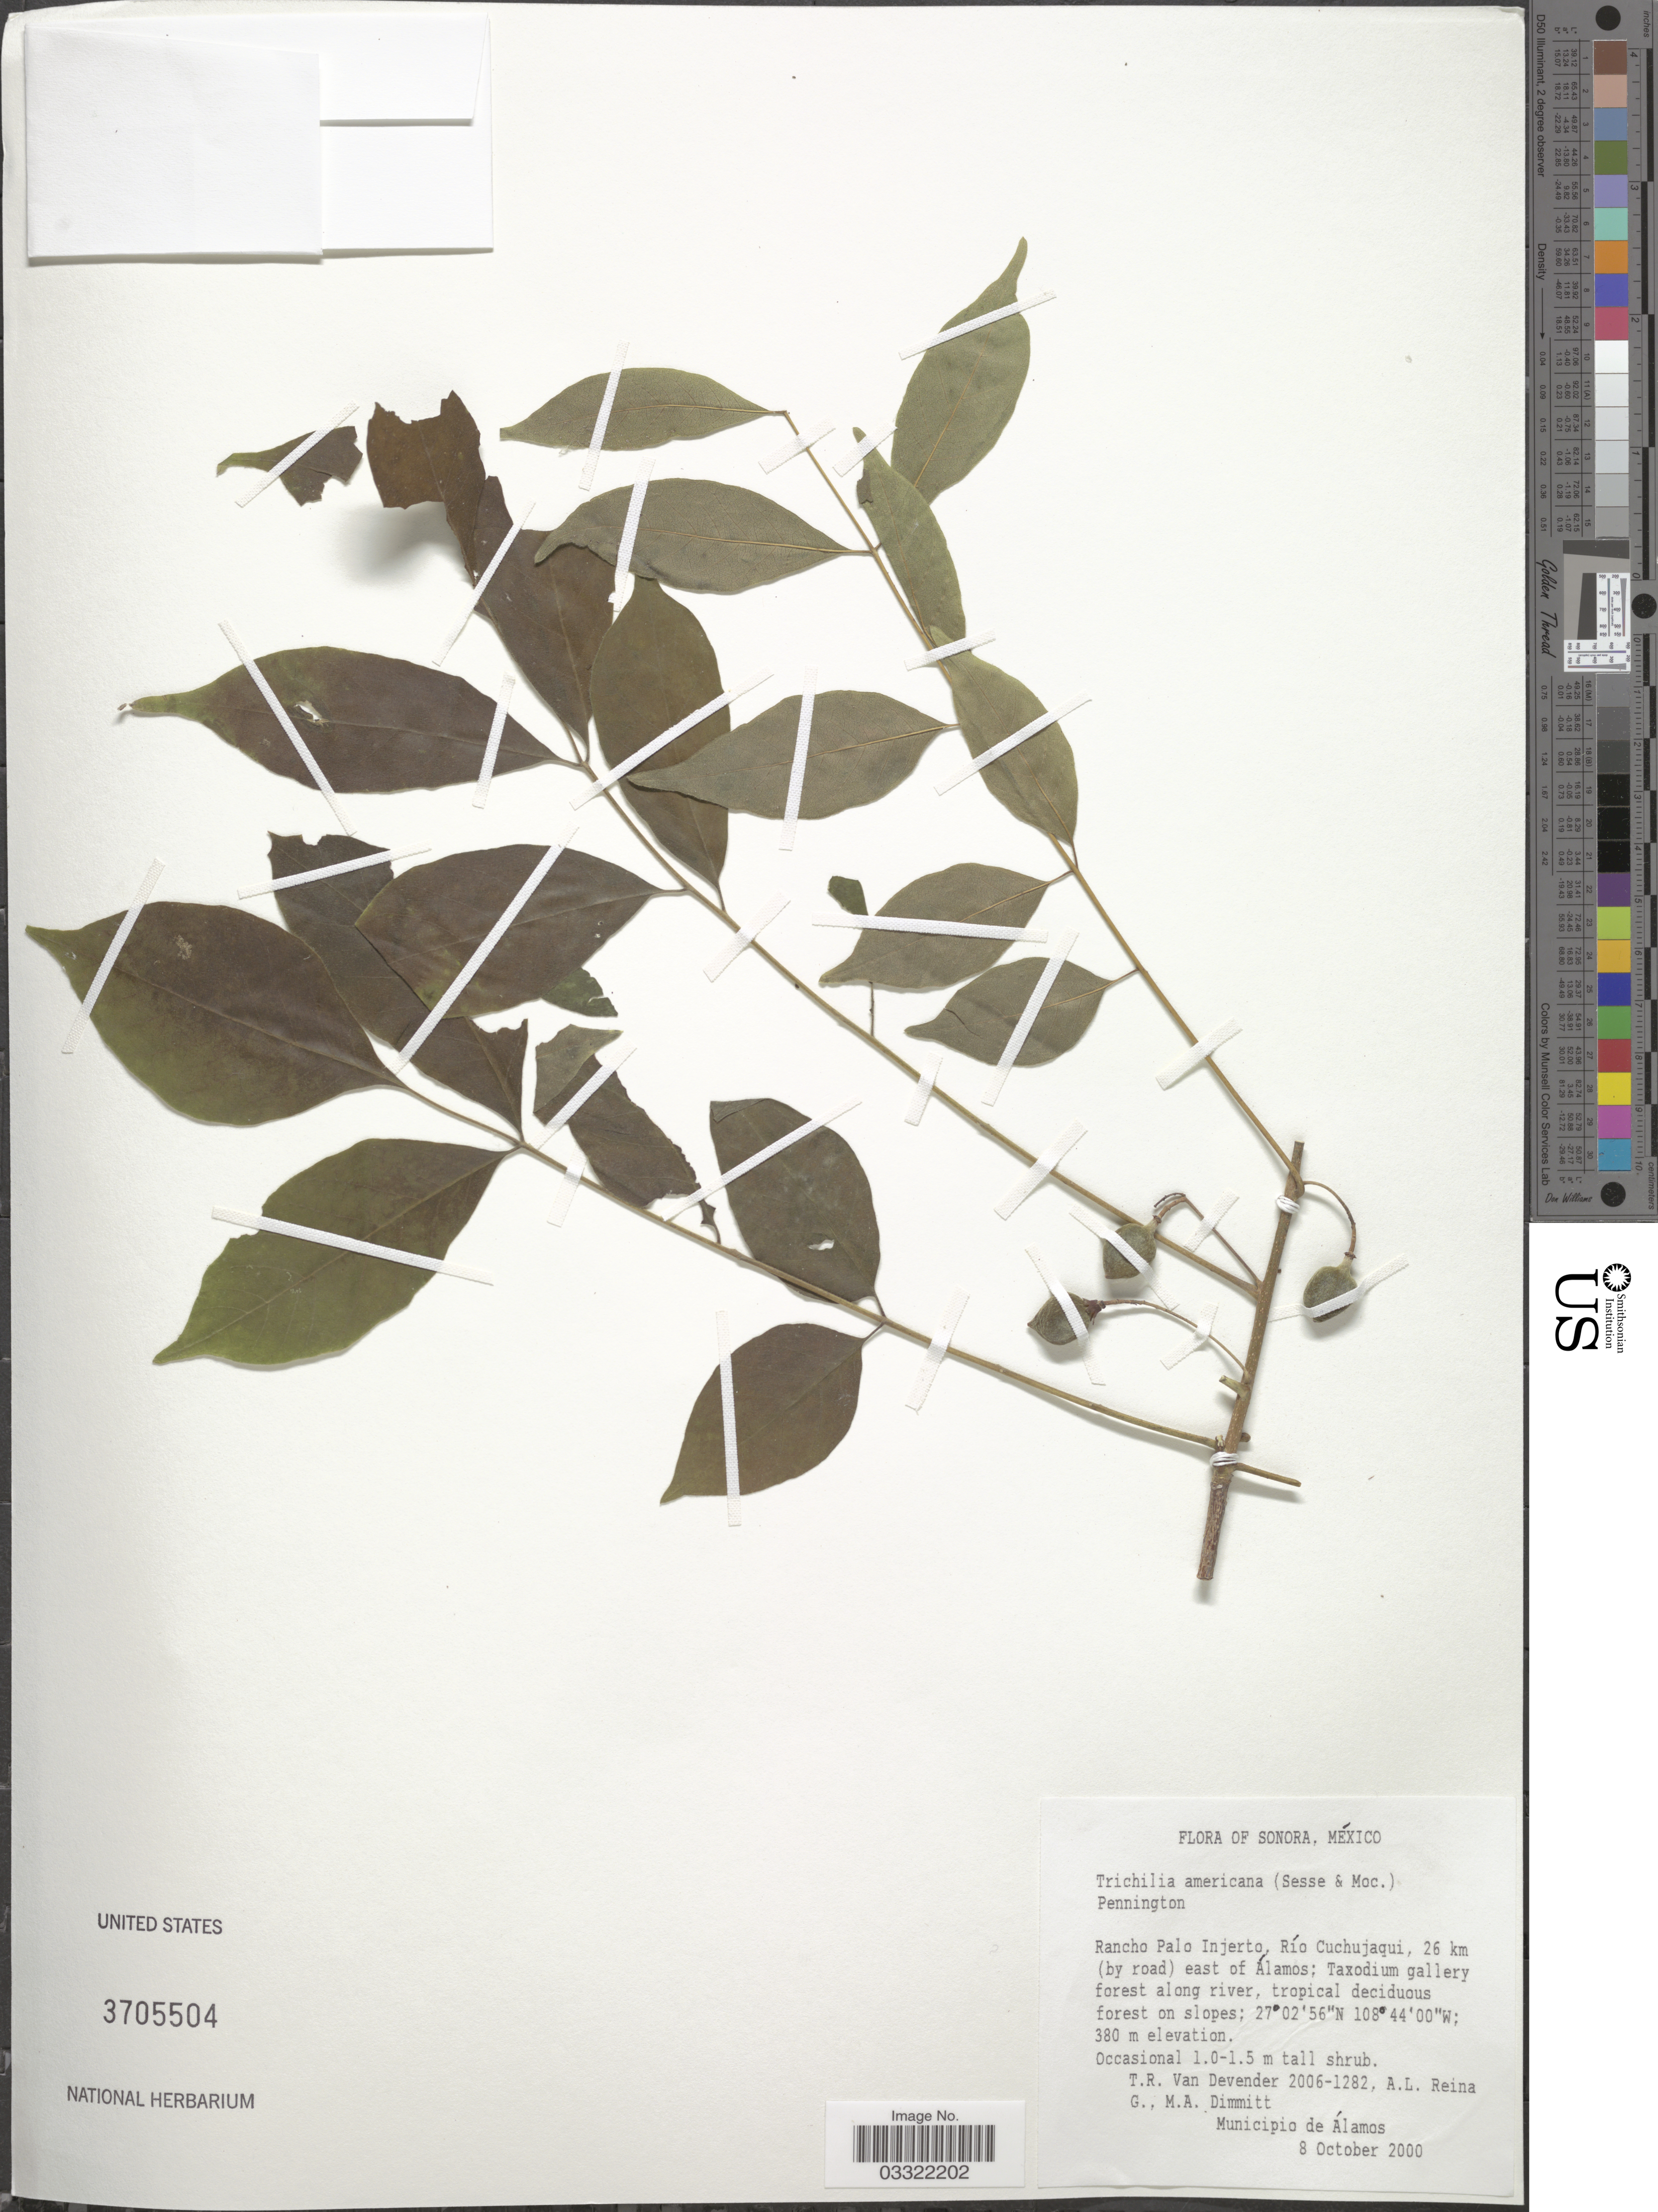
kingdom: Plantae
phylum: Tracheophyta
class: Magnoliopsida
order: Sapindales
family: Meliaceae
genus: Trichilia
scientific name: Trichilia americana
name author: (Sessé & Moc.) T.D. Penn.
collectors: T. R. Van Devender, A. L. Reina G. & M. Dimmitt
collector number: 2006-1282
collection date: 2000-10-08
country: Mexico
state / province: Sonora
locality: Rancho Palo Injerto, Río Cuchujaqui, 26 km (by road) east of Álamos; Taxodium gallery forest along river, tropical deciduous forest on slopes.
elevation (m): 380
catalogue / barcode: US 3705504